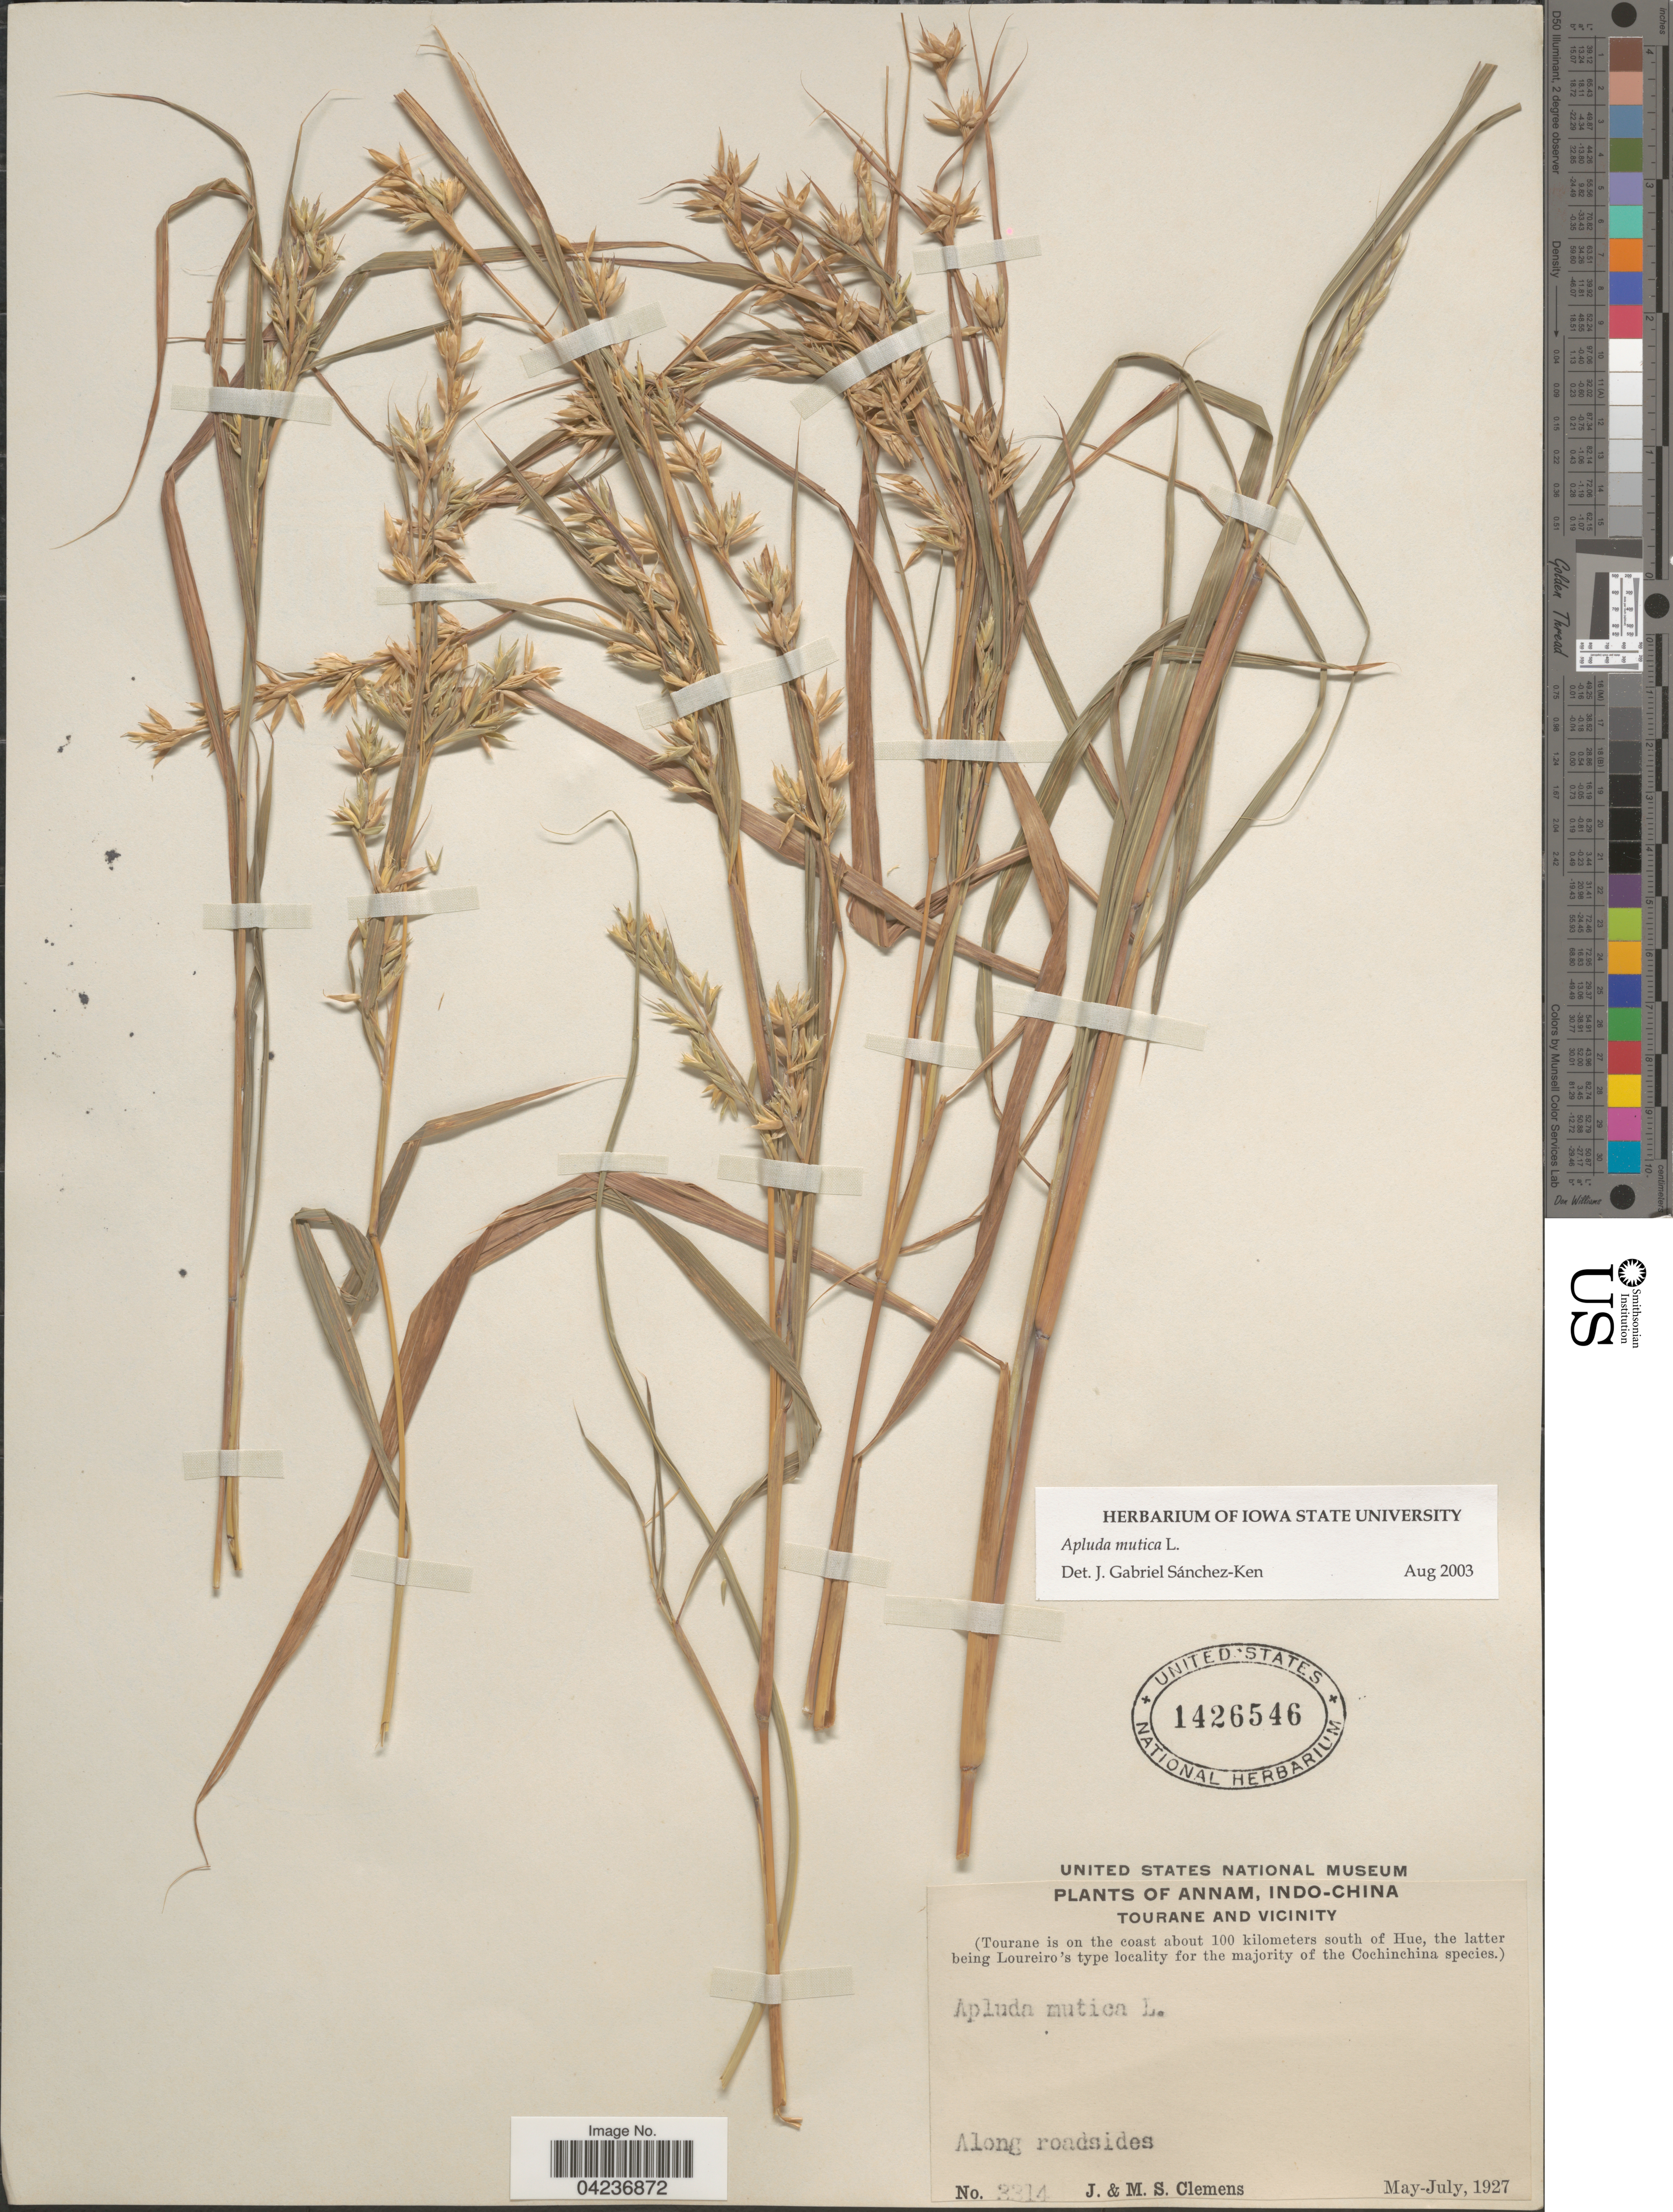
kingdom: Plantae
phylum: Tracheophyta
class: Liliopsida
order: Poales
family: Poaceae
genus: Apluda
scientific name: Apluda mutica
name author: L.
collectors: J. Clemens & M. S. Clemens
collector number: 3314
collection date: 1927-05/1927-07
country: Vietnam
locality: Annam, Indo-china. Tourane and Vicinity. (Tourane is on the coast about 100 kilometers south of Hue).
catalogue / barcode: US 1426546